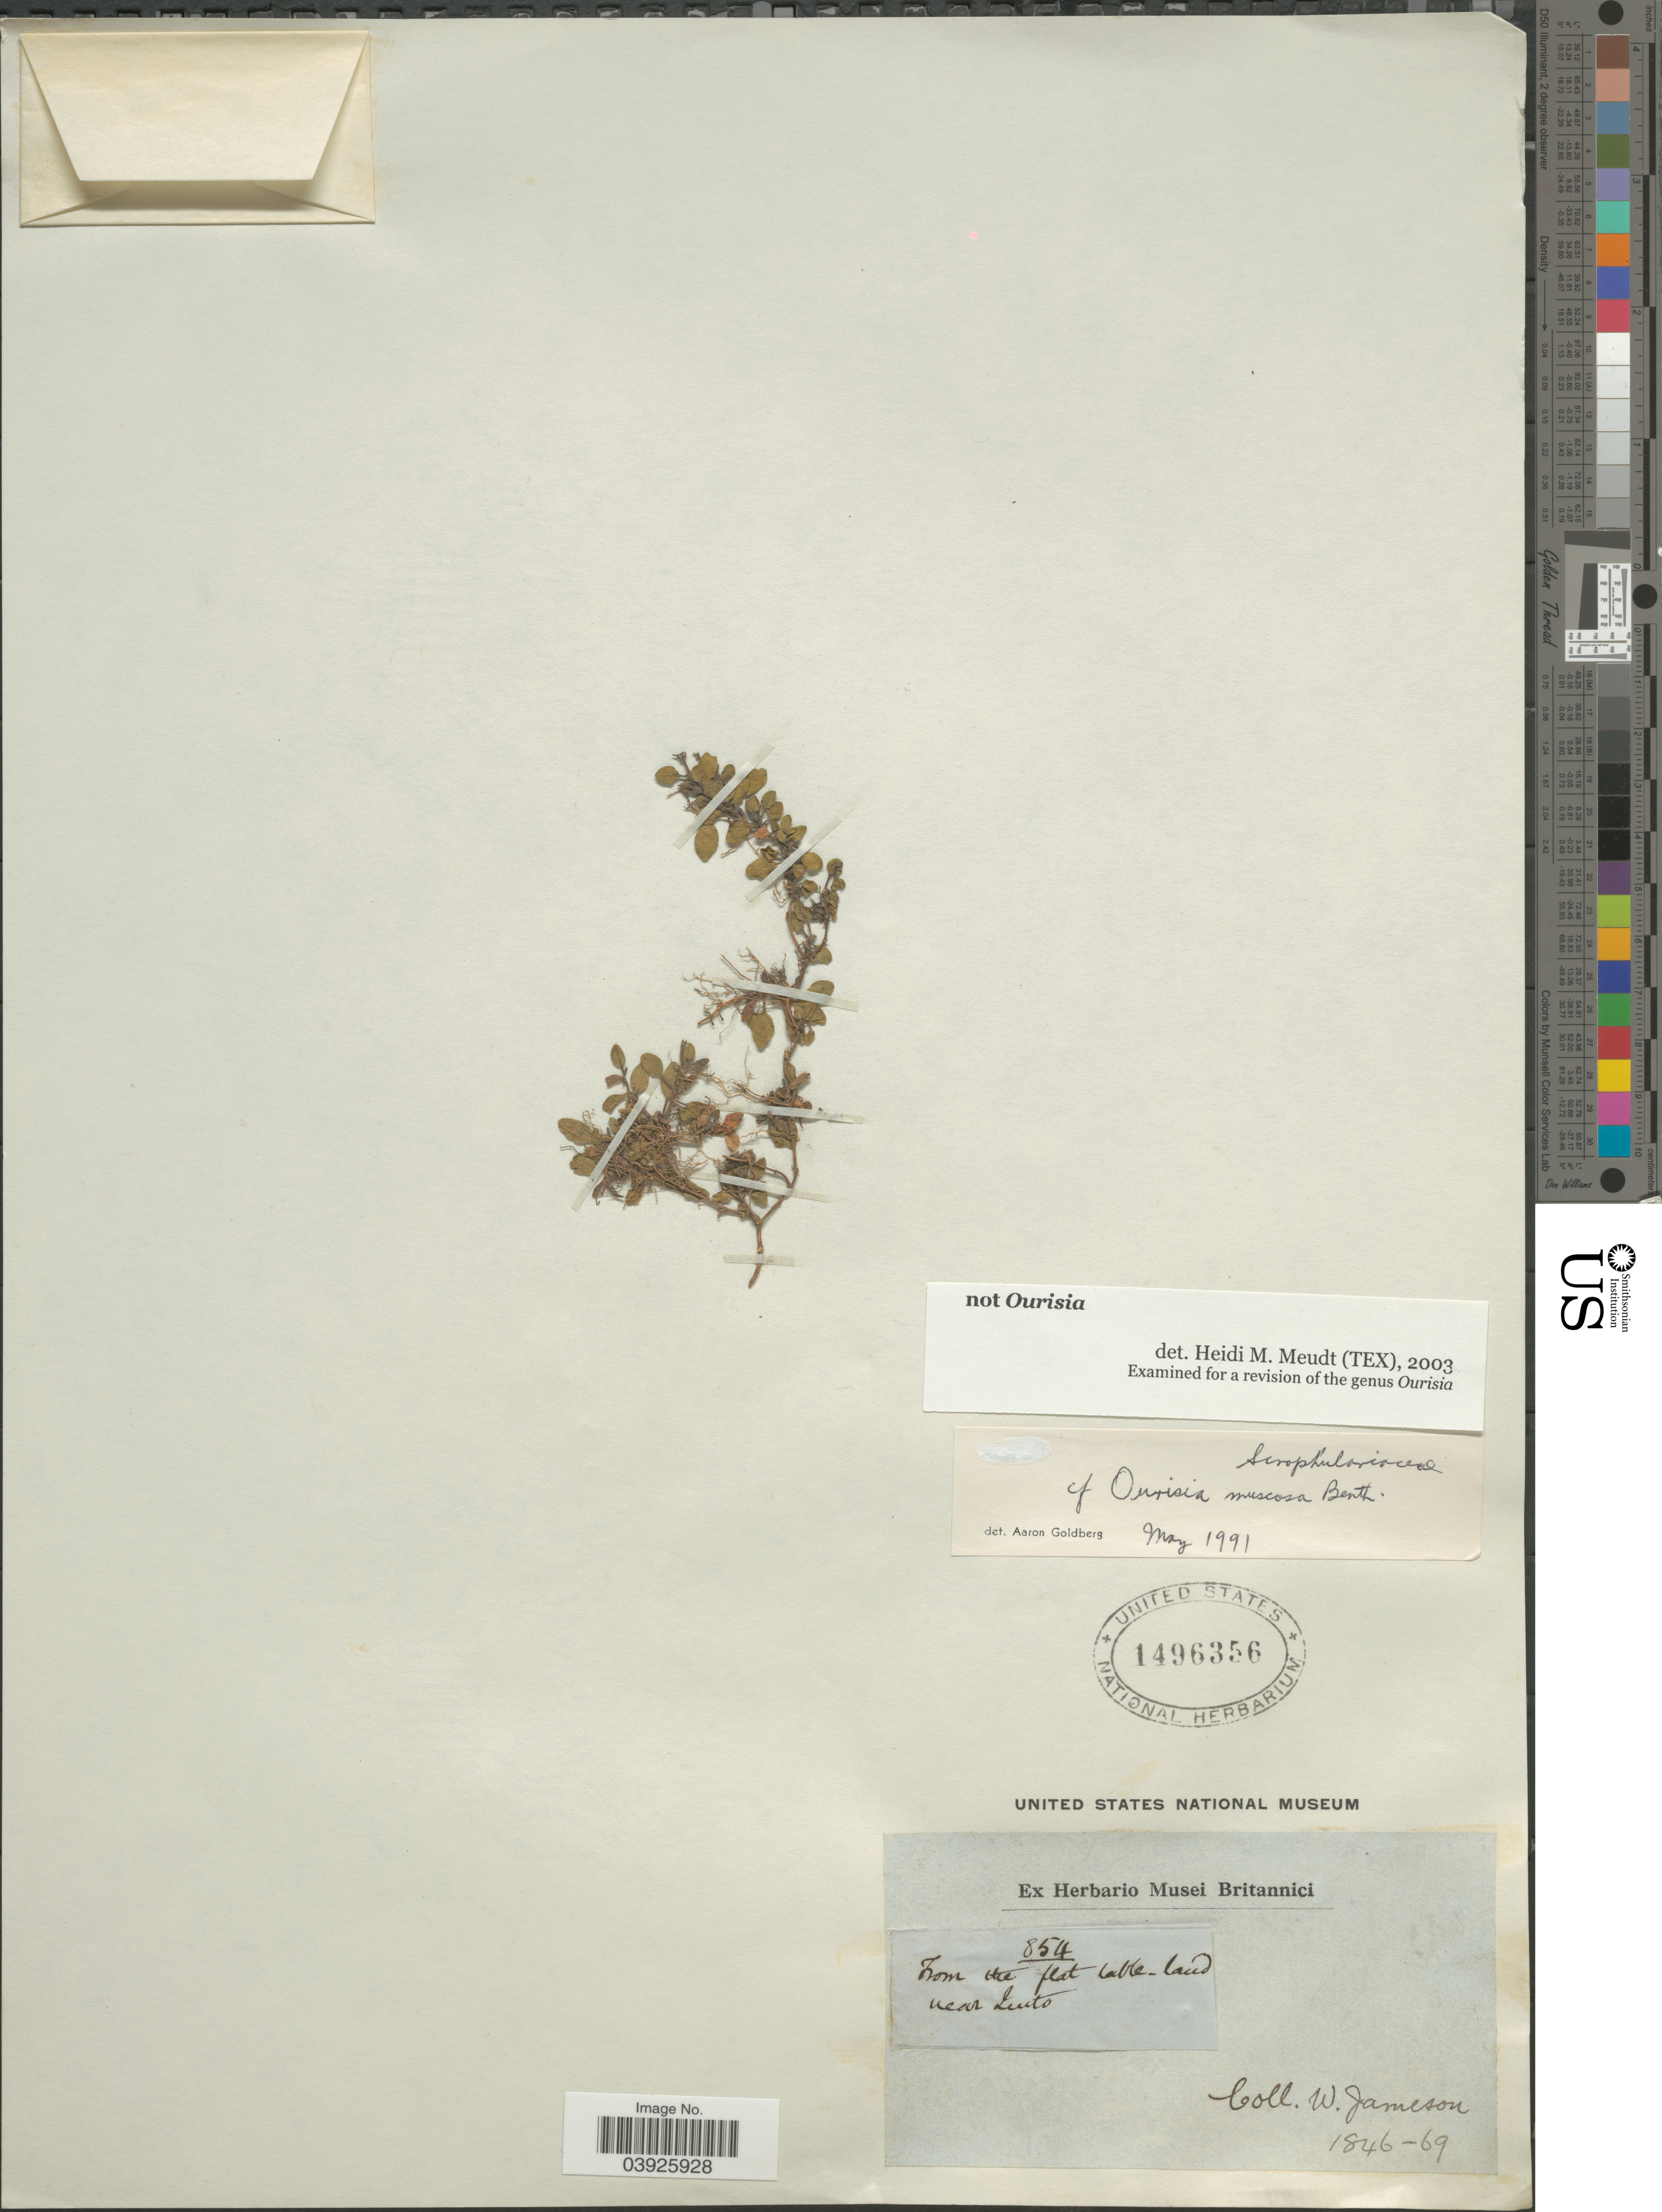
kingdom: Plantae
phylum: Tracheophyta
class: Magnoliopsida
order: Lamiales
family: Scrophulariaceae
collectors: W. Jameson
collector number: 854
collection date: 1846/1869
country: Ecuador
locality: From the flat table-land near Quito.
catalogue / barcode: US 1496356